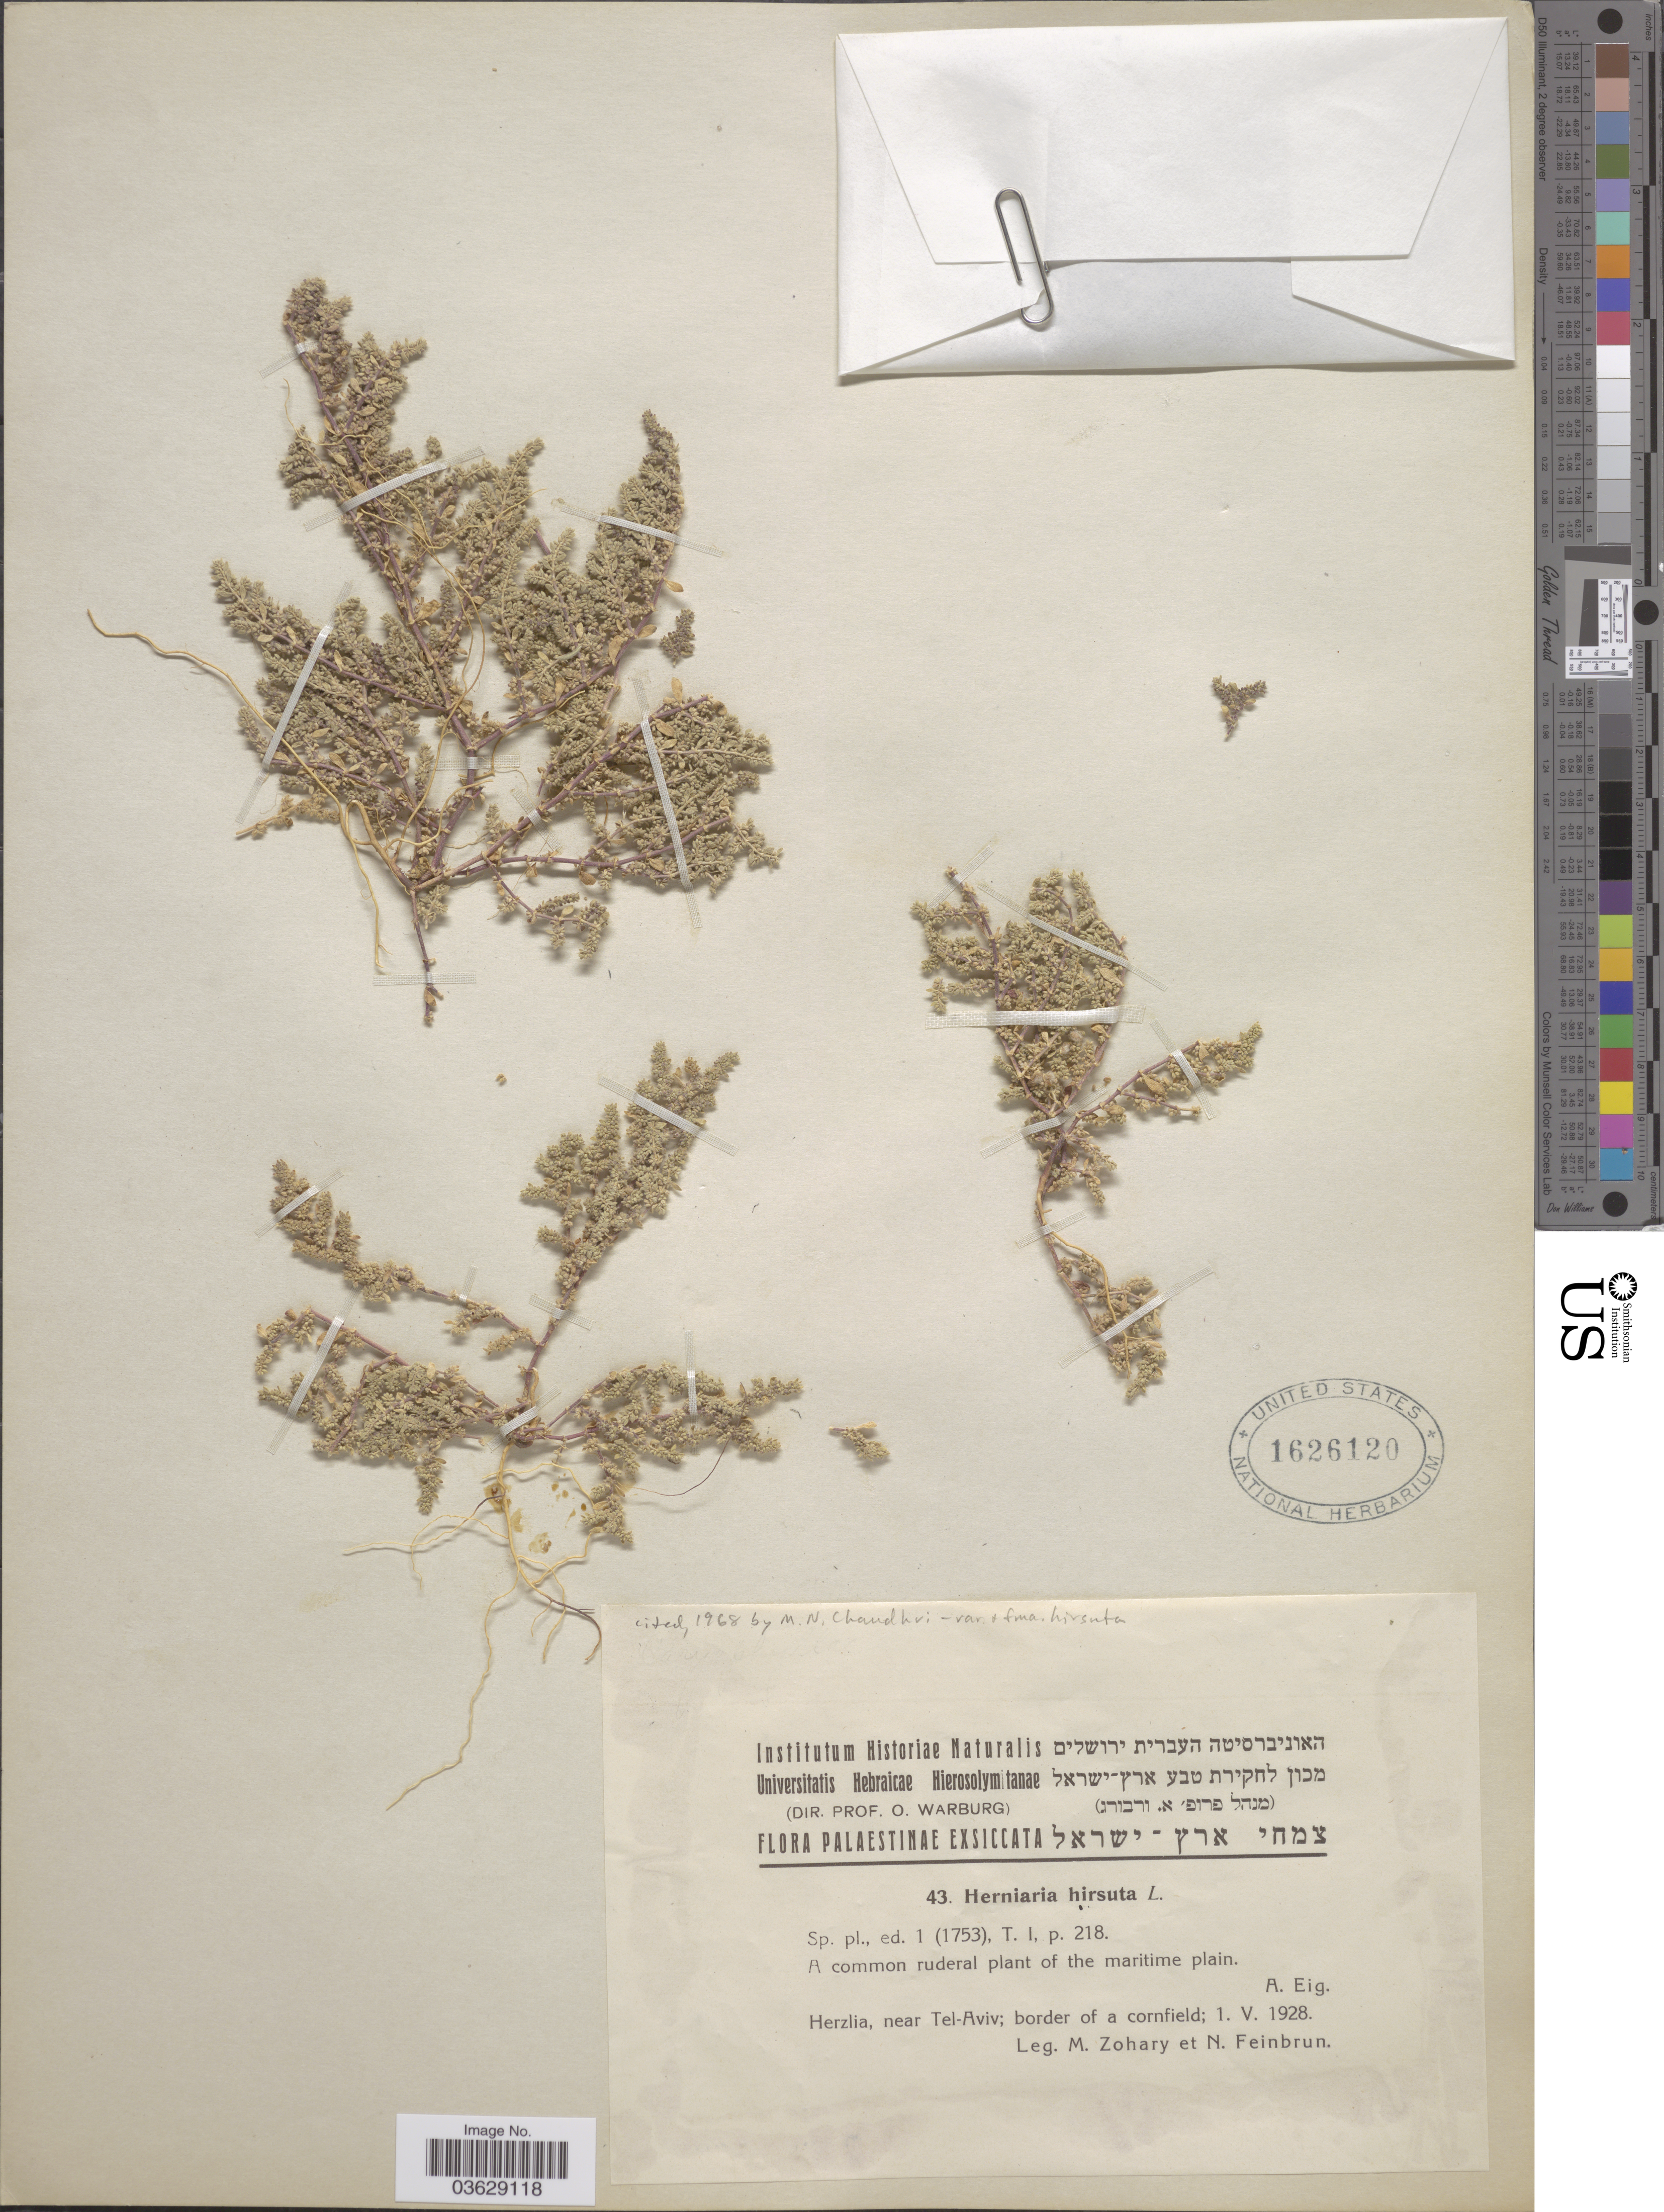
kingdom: Plantae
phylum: Tracheophyta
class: Magnoliopsida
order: Caryophyllales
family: Caryophyllaceae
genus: Herniaria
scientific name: Herniaria hirsuta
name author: L.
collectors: M. Zohary & N. Feinbrun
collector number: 43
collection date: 1928-05-01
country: Israel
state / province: Tel Aviv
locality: Palaestinae. Hezlia, near Tel-Aviv; border of a cornfield.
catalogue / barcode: US 1626120